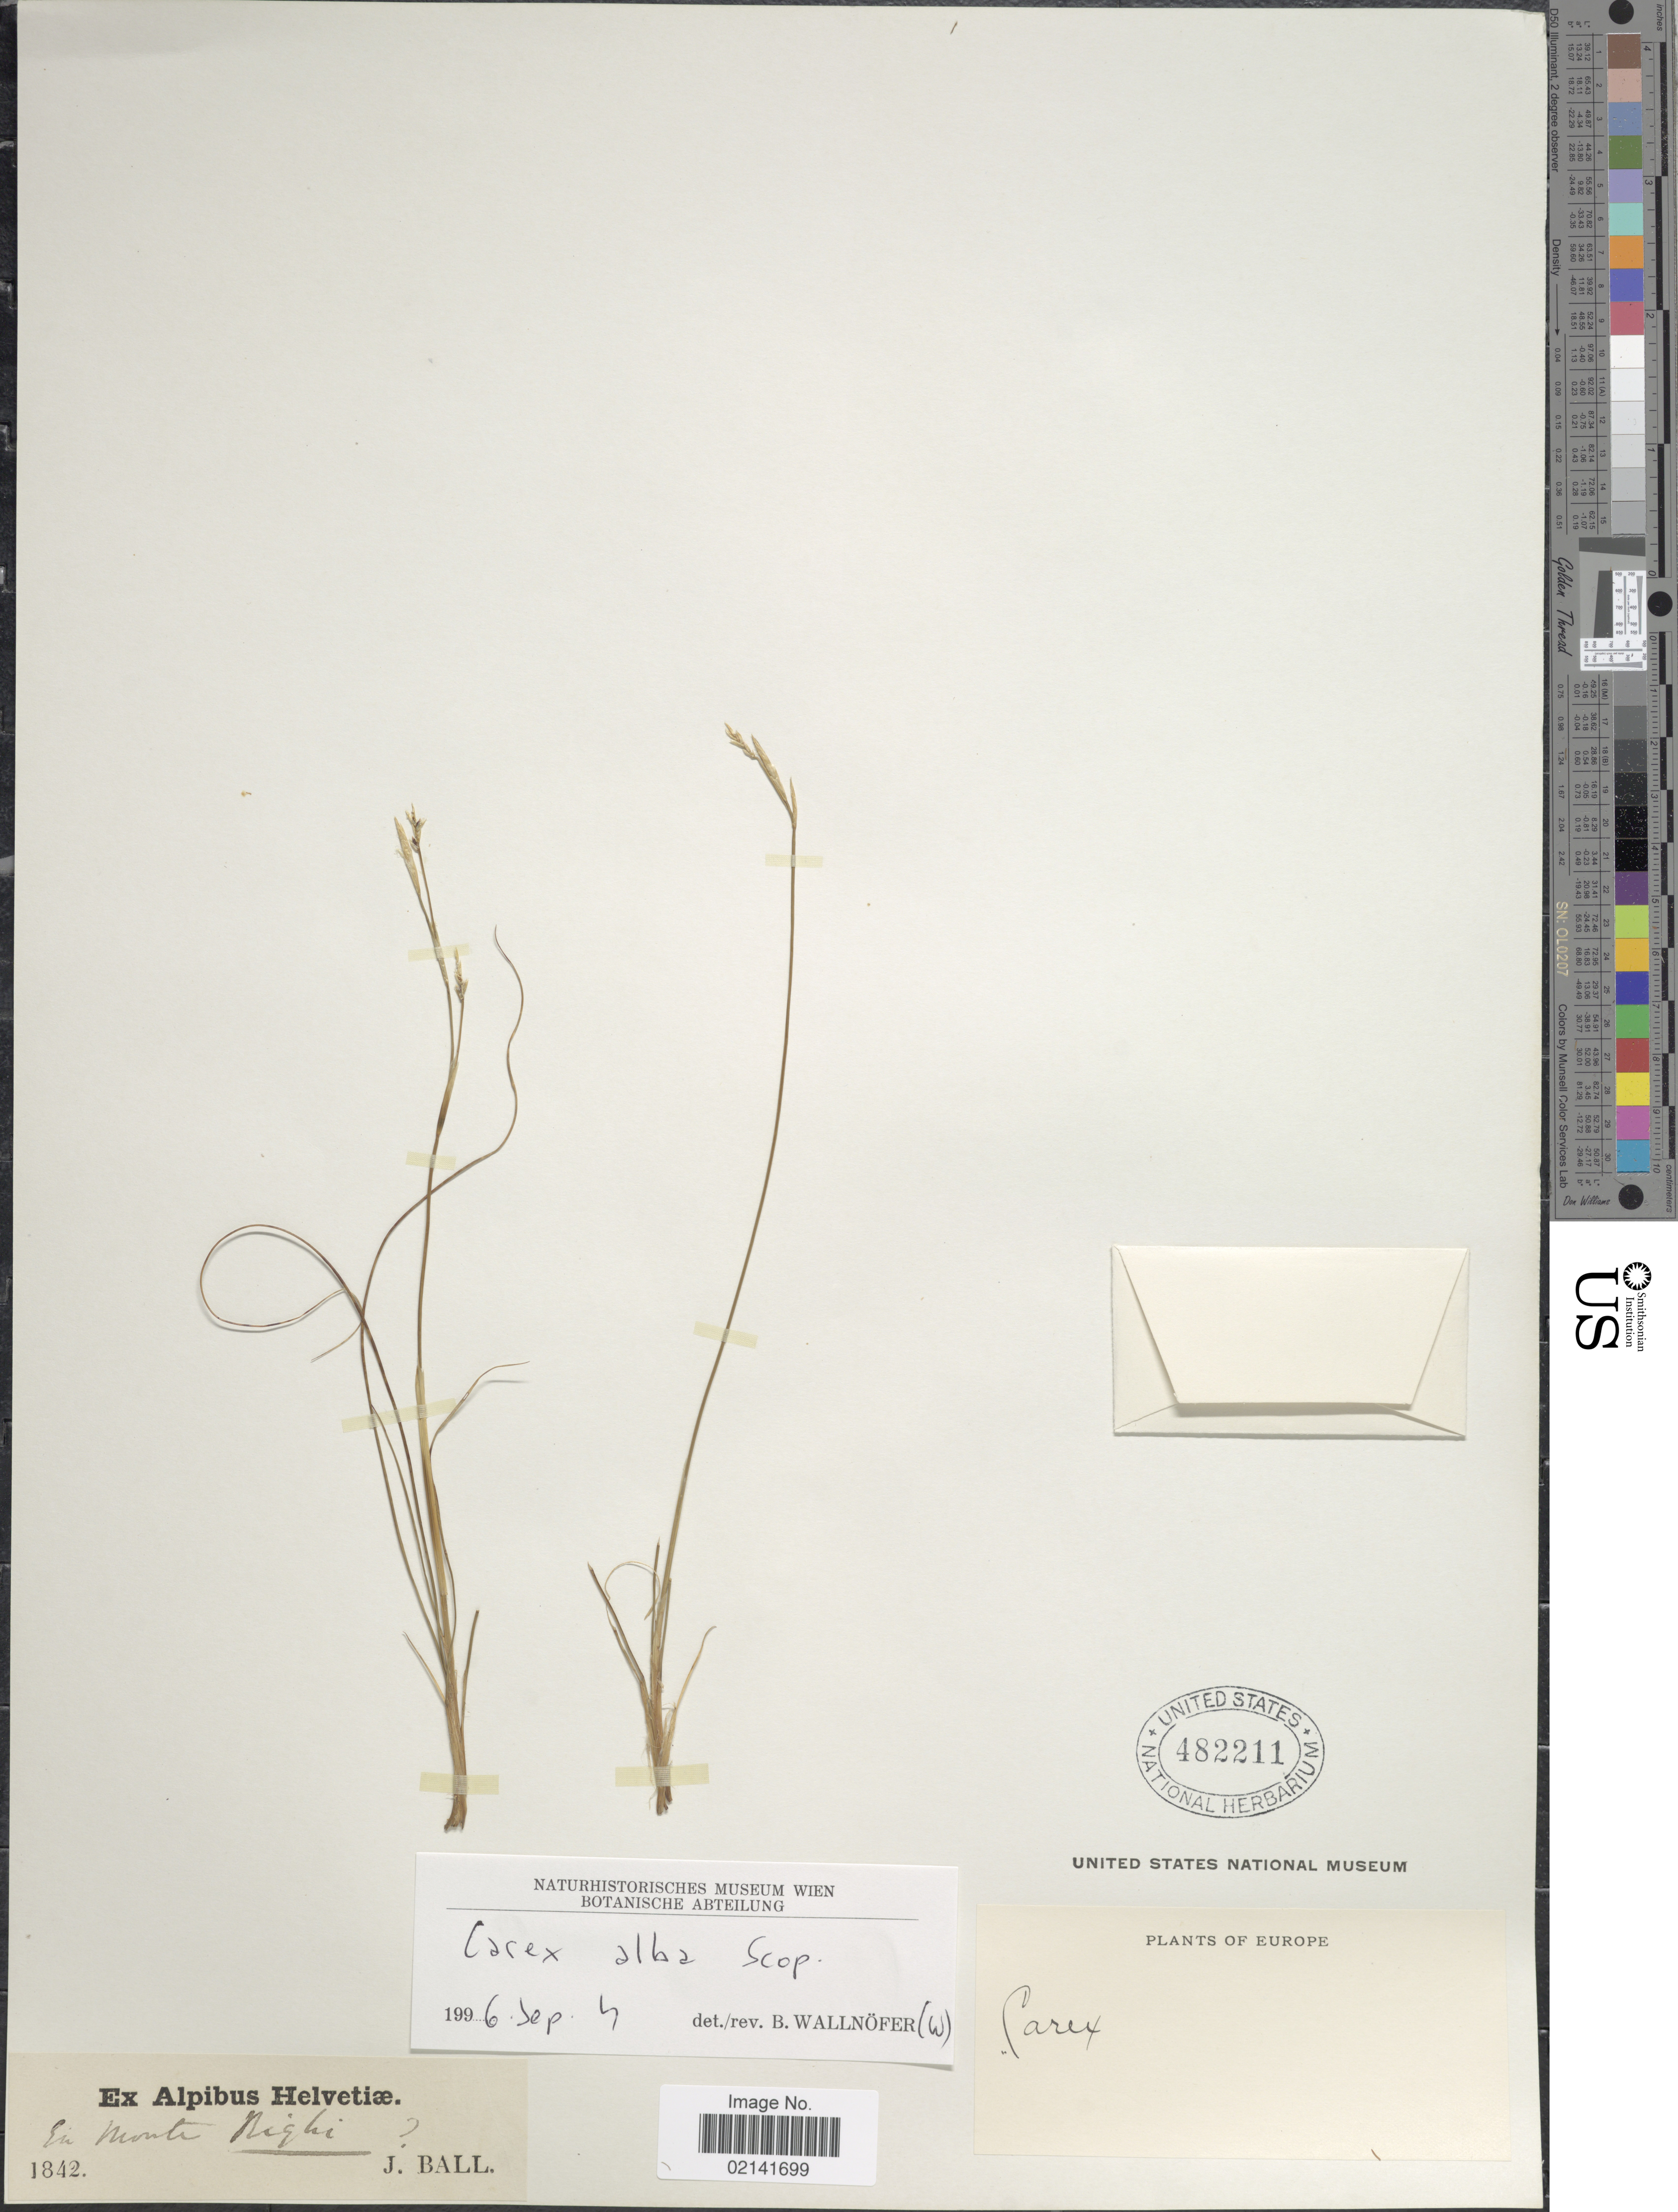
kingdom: Plantae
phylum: Tracheophyta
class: Liliopsida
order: Poales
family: Cyperaceae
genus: Carex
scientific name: Carex alba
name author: Scop.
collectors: J. Ball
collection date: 1842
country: Switzerland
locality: Helvetiae, Europe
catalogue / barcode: US 482211